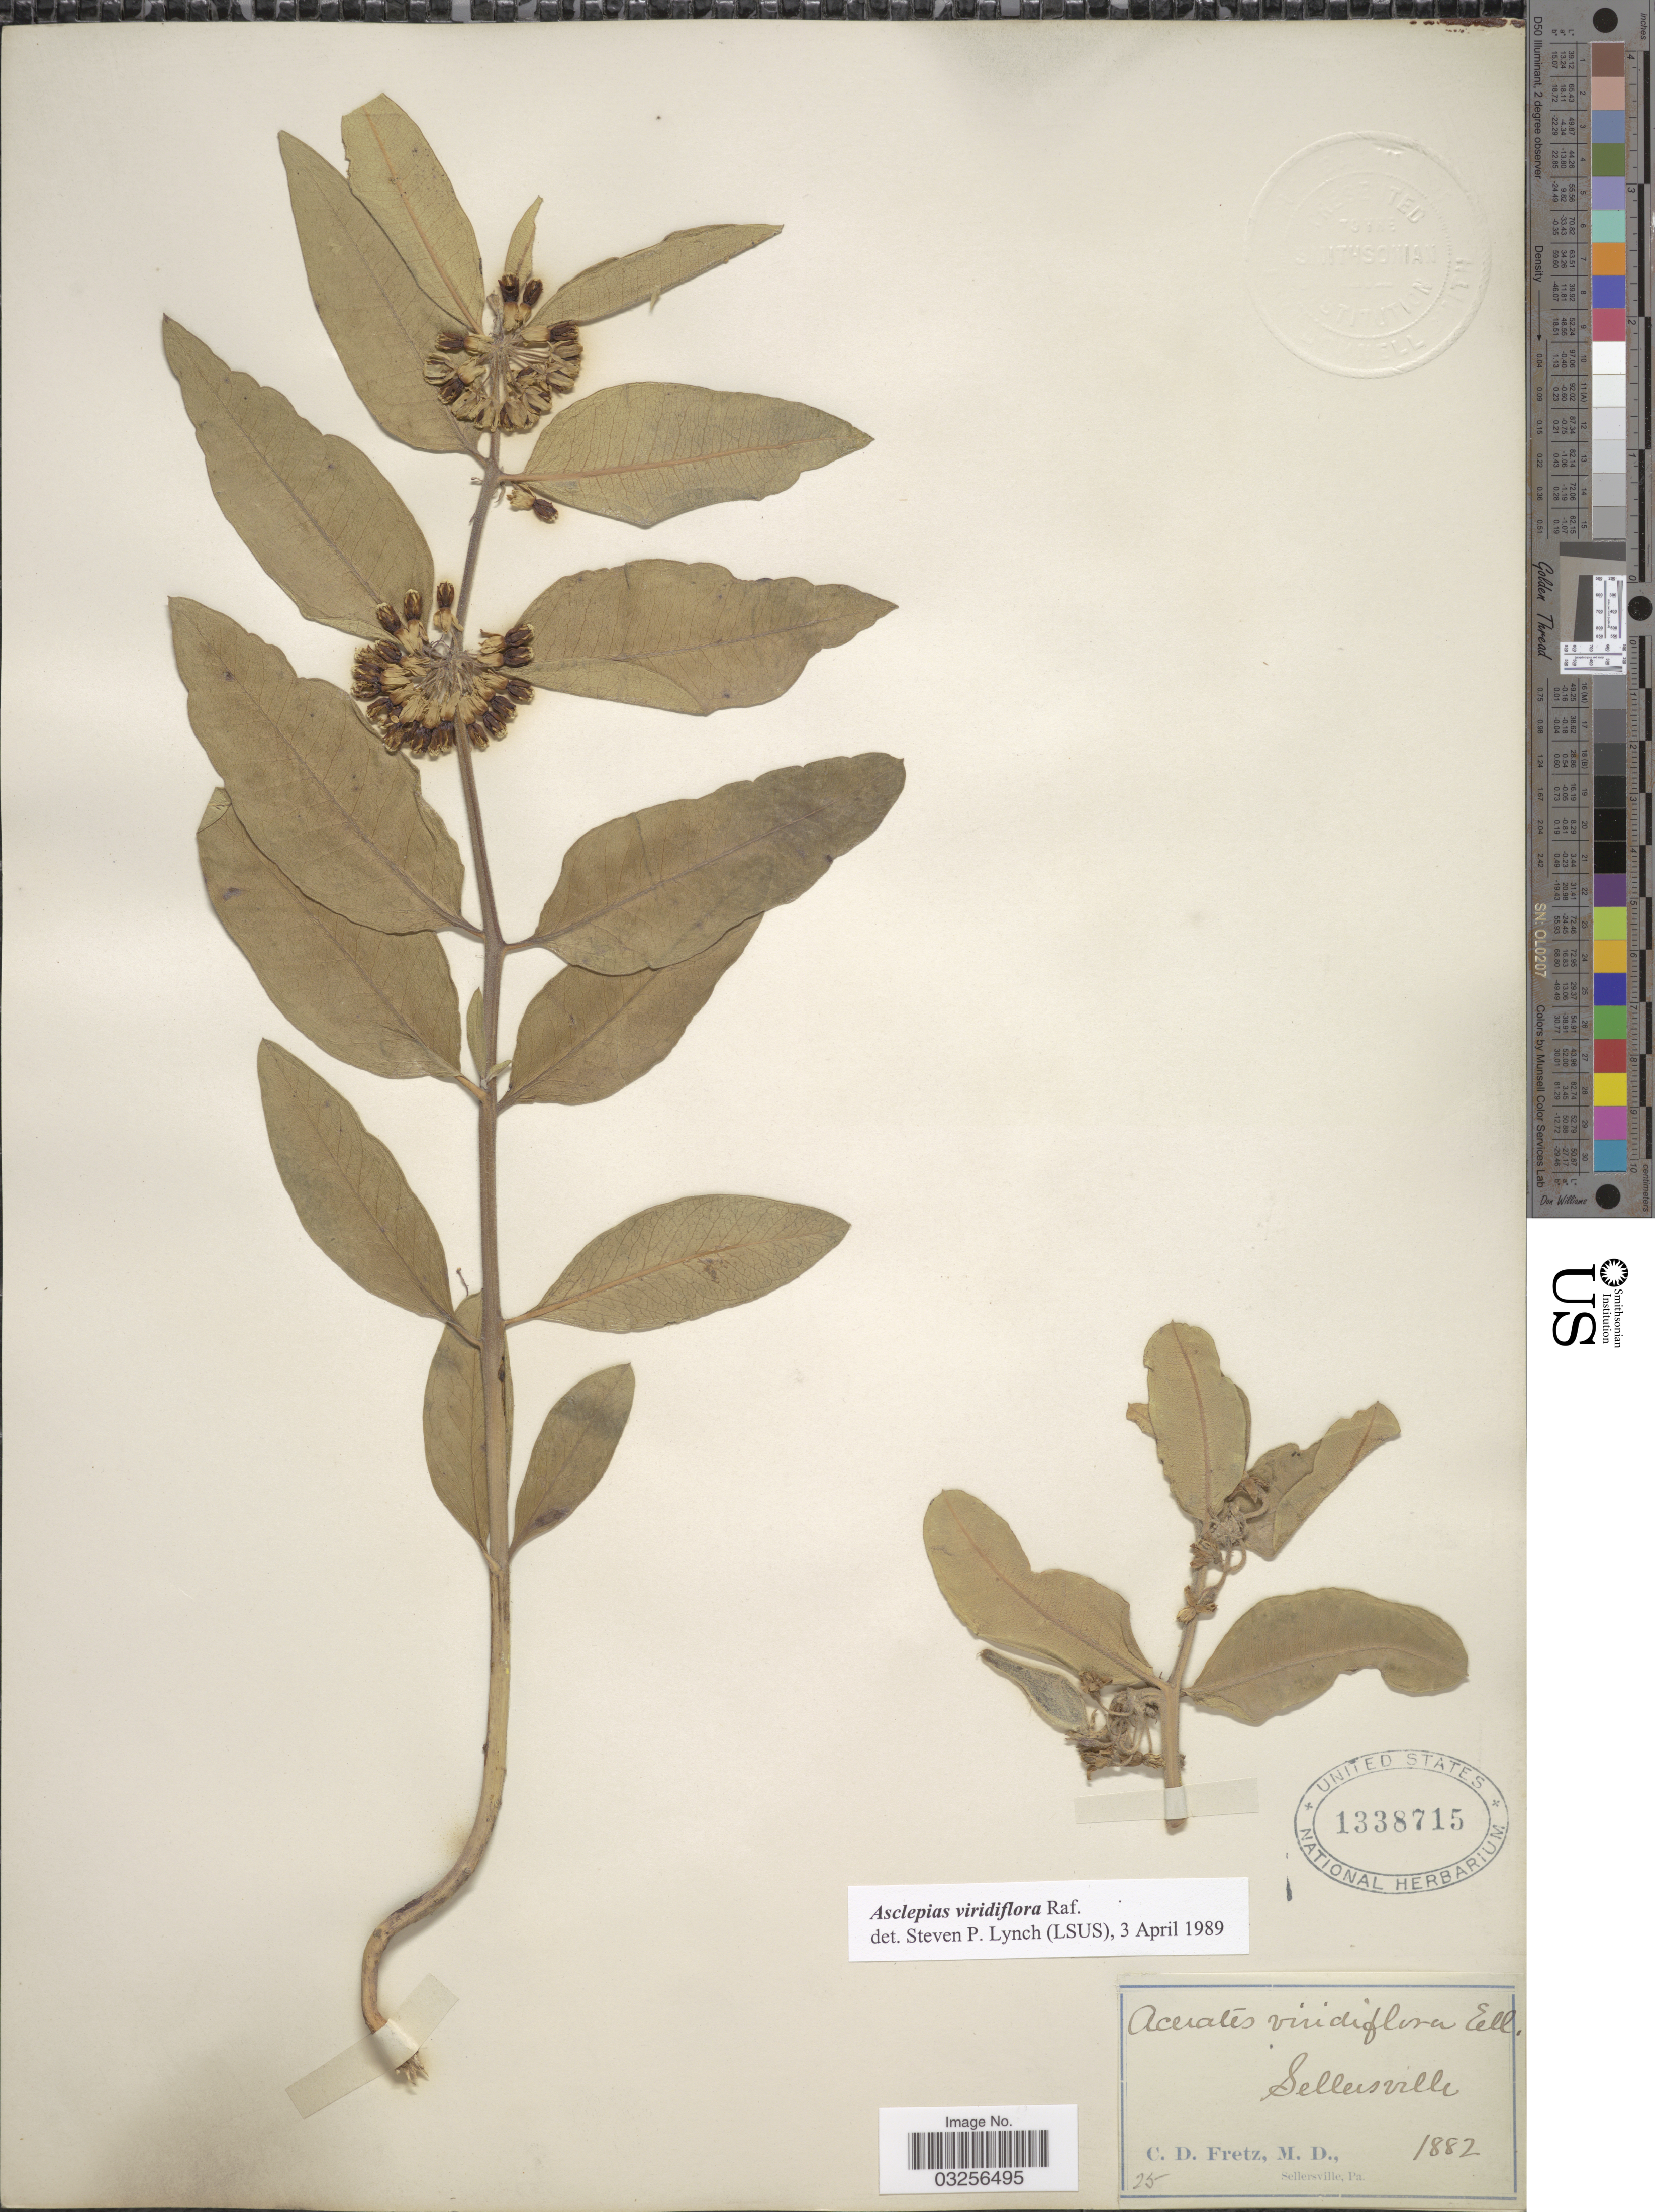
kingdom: Plantae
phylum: Tracheophyta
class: Magnoliopsida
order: Gentianales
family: Apocynaceae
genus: Asclepias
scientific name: Asclepias viridiflora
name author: Raf.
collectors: C. D. Fretz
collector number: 25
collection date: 1882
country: United States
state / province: Pennsylvania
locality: Sellersville.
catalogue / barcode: US 1338715